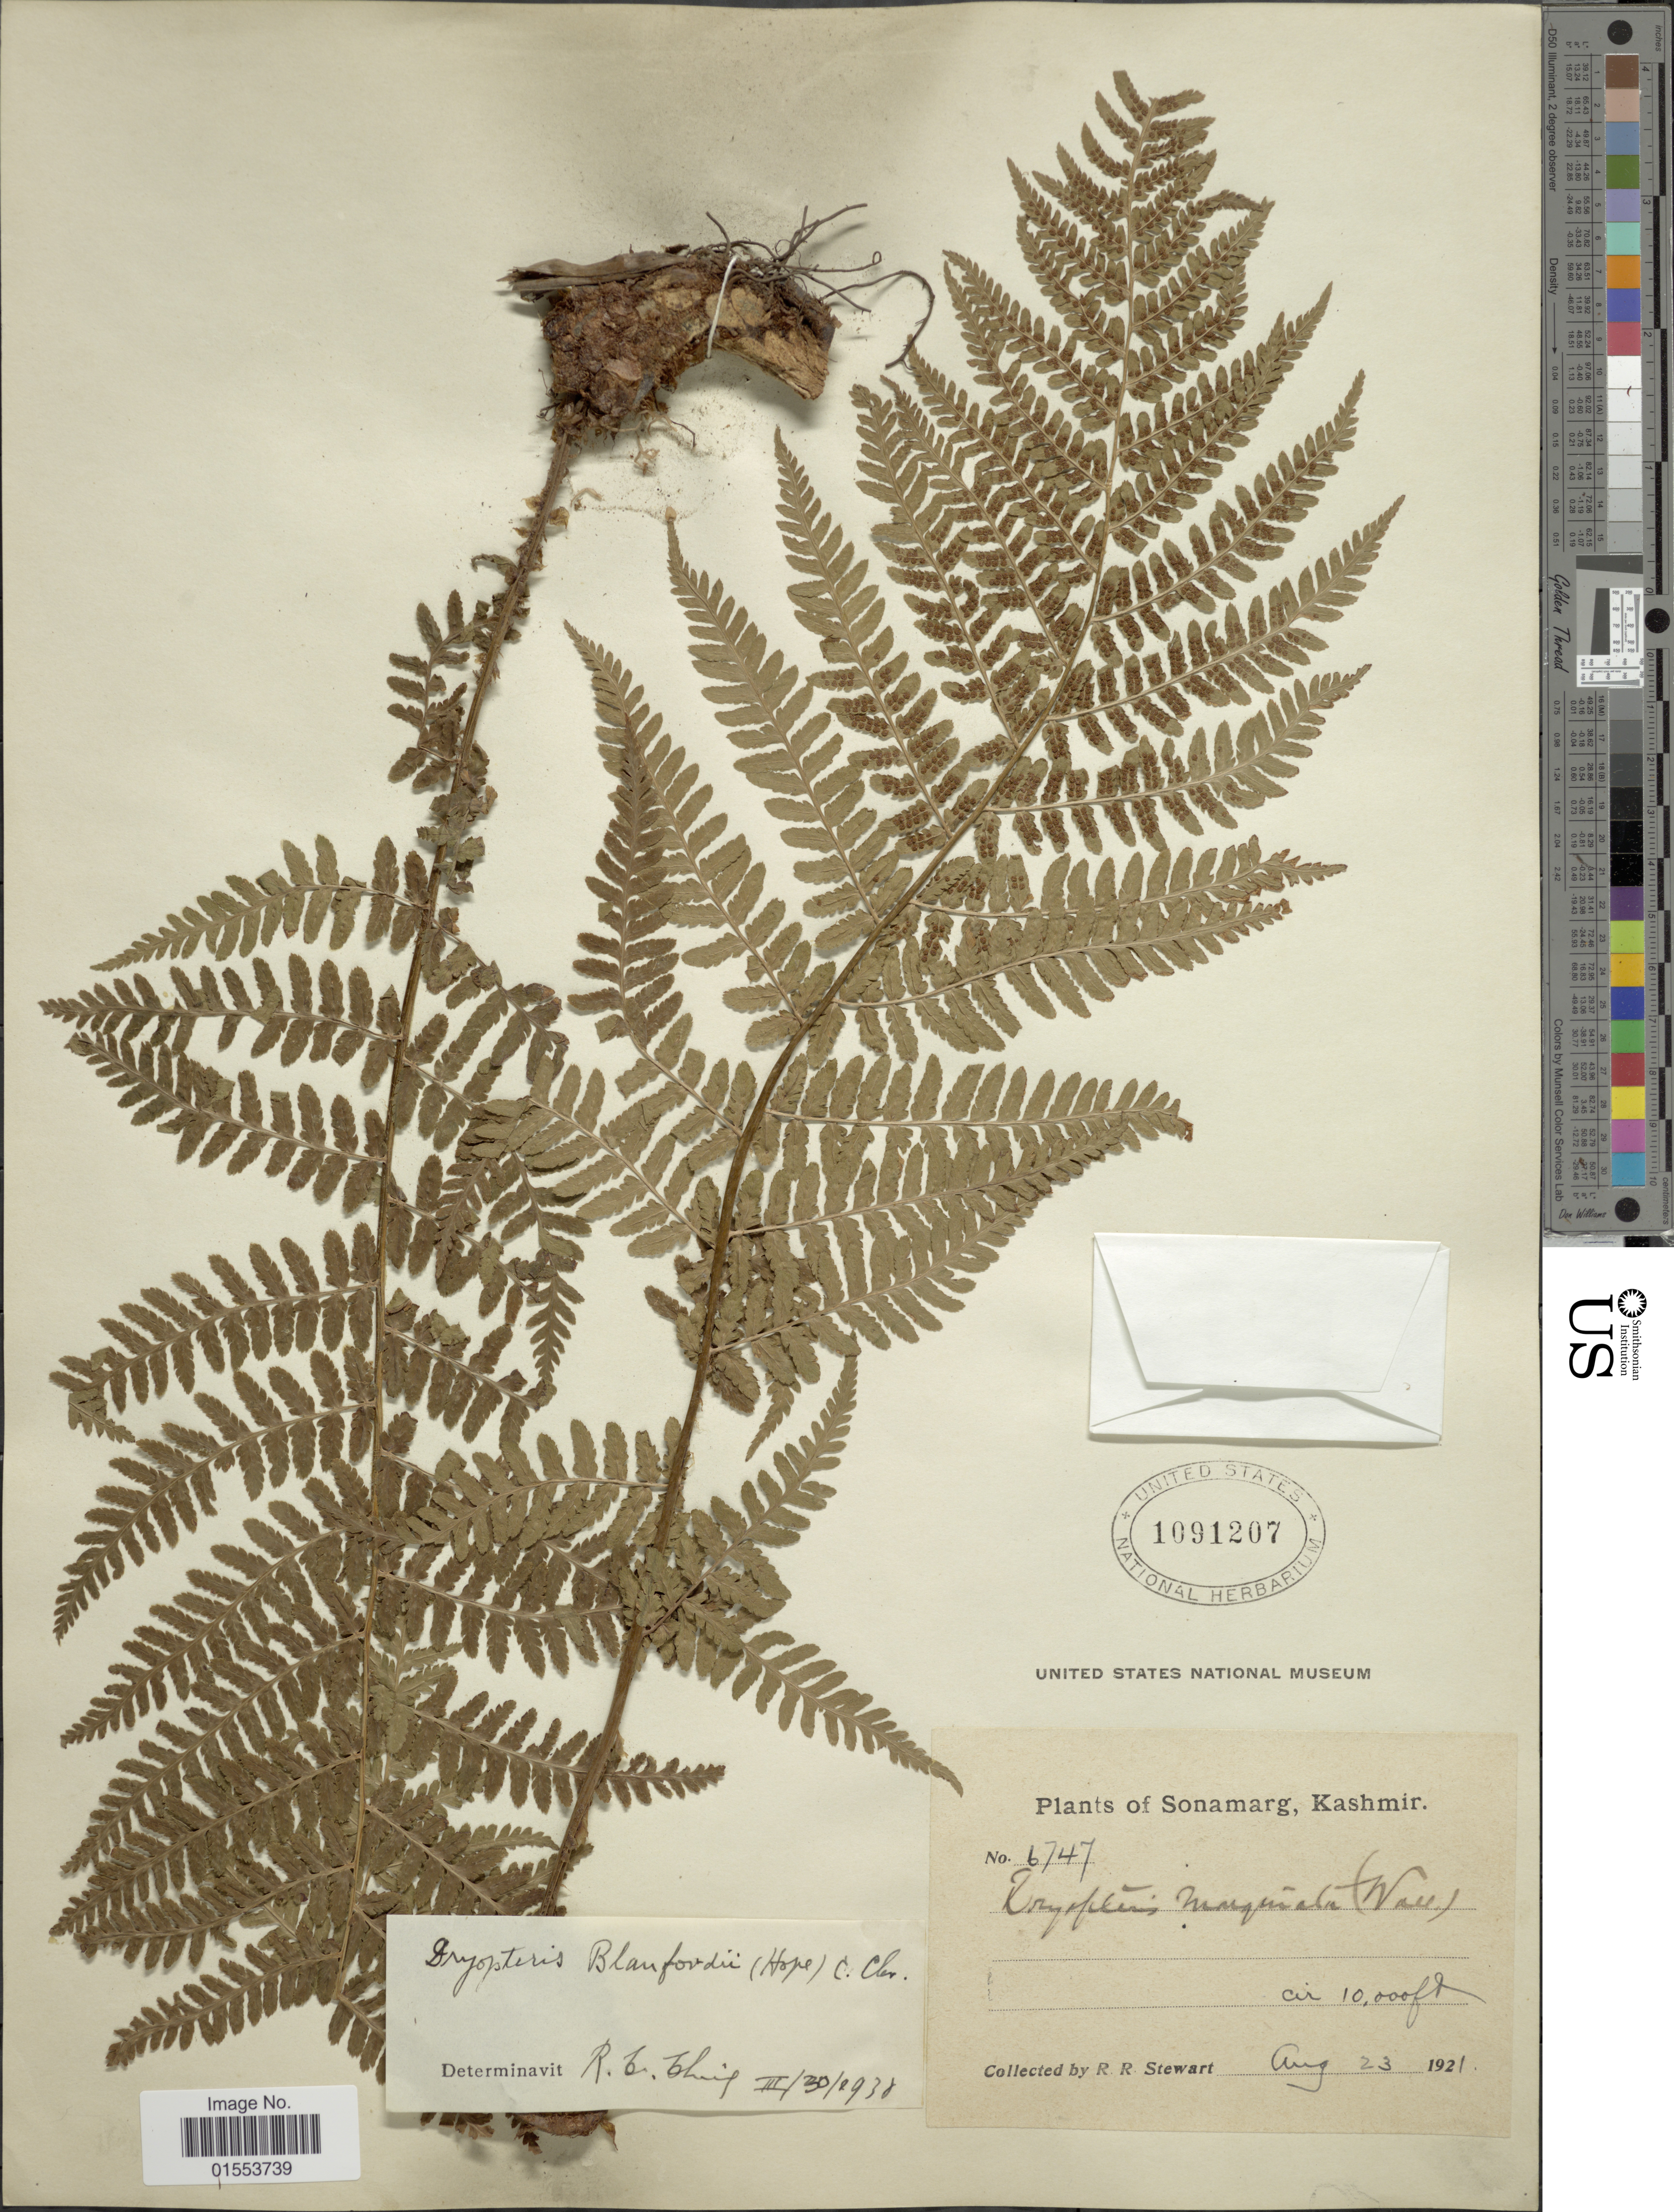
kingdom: Plantae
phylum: Tracheophyta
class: Polypodiopsida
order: Polypodiales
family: Dryopteridaceae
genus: Dryopteris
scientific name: Dryopteris blanfordii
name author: (C. Hope) C. Chr.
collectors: R. R. Stewart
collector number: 6747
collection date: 1921-08-23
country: India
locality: Sonamarg, Kashmir.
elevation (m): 3048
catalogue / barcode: US 1091207